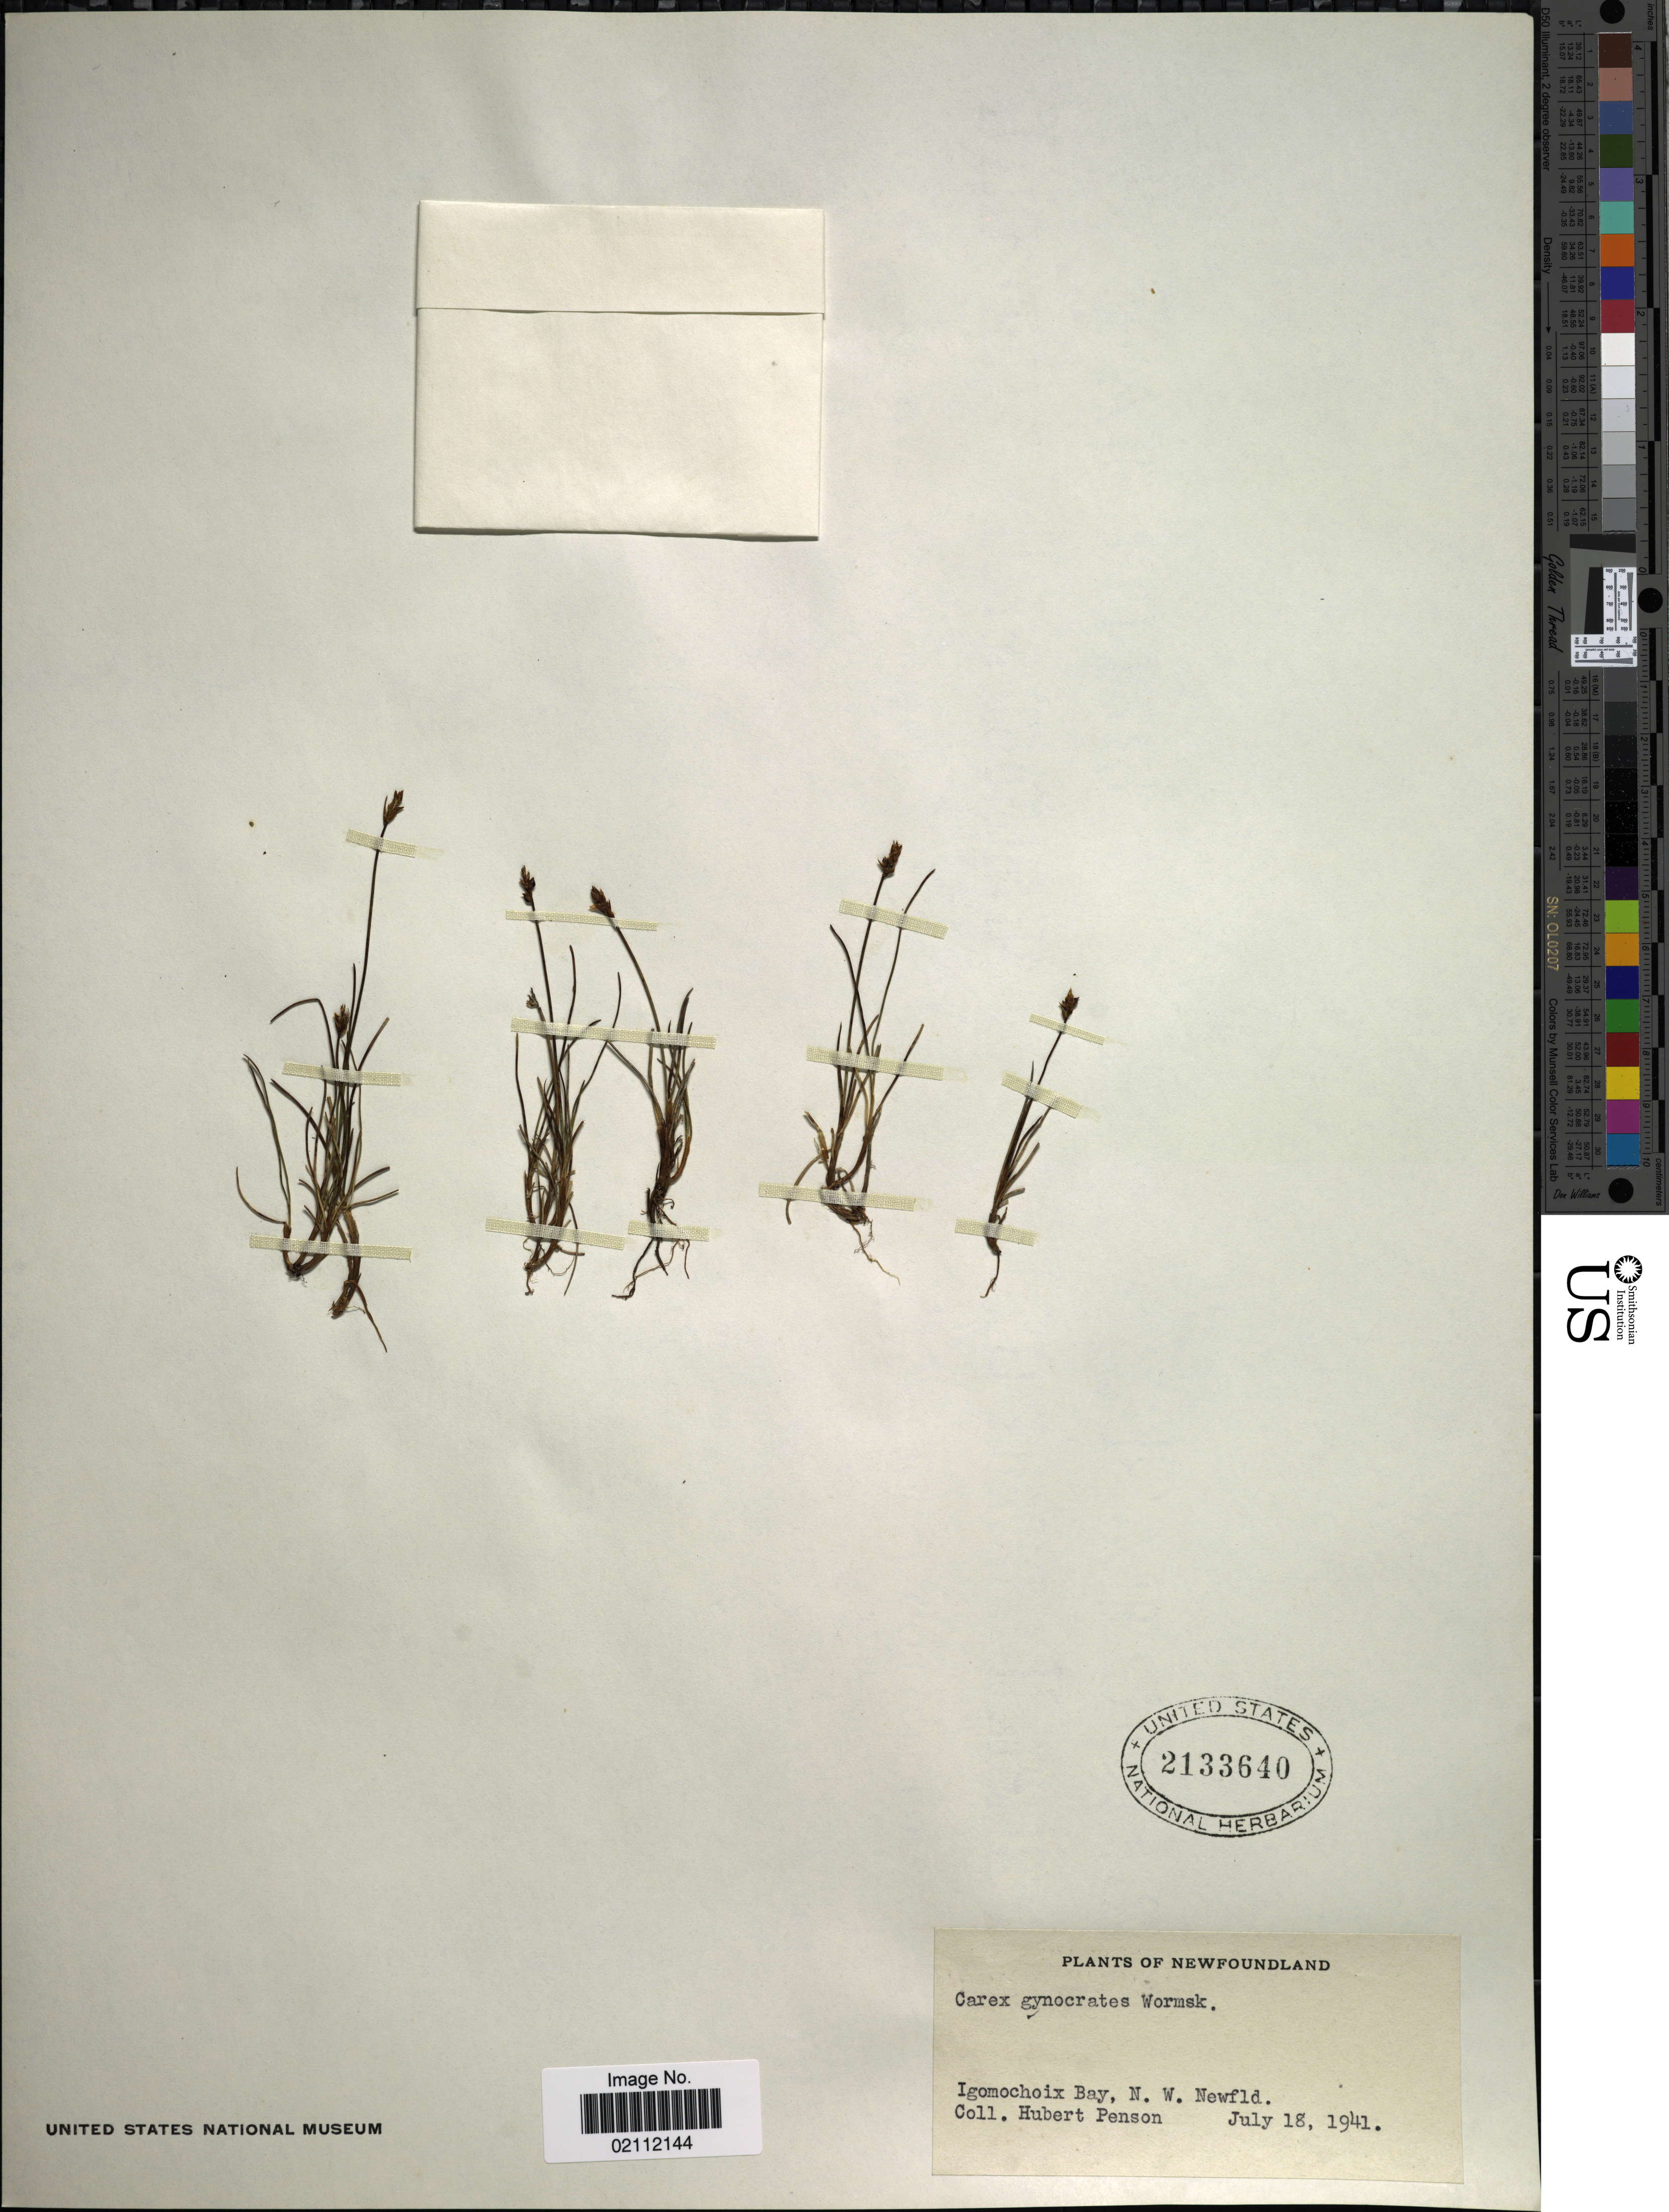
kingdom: Plantae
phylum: Tracheophyta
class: Liliopsida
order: Poales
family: Cyperaceae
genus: Carex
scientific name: Carex nardina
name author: (Hornem.) Fr.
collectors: H. Penson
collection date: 1941-07-18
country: Canada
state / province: Newfoundland and Labrador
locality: Igomochoix Bay, N. W. Newfld.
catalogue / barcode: US 2133640